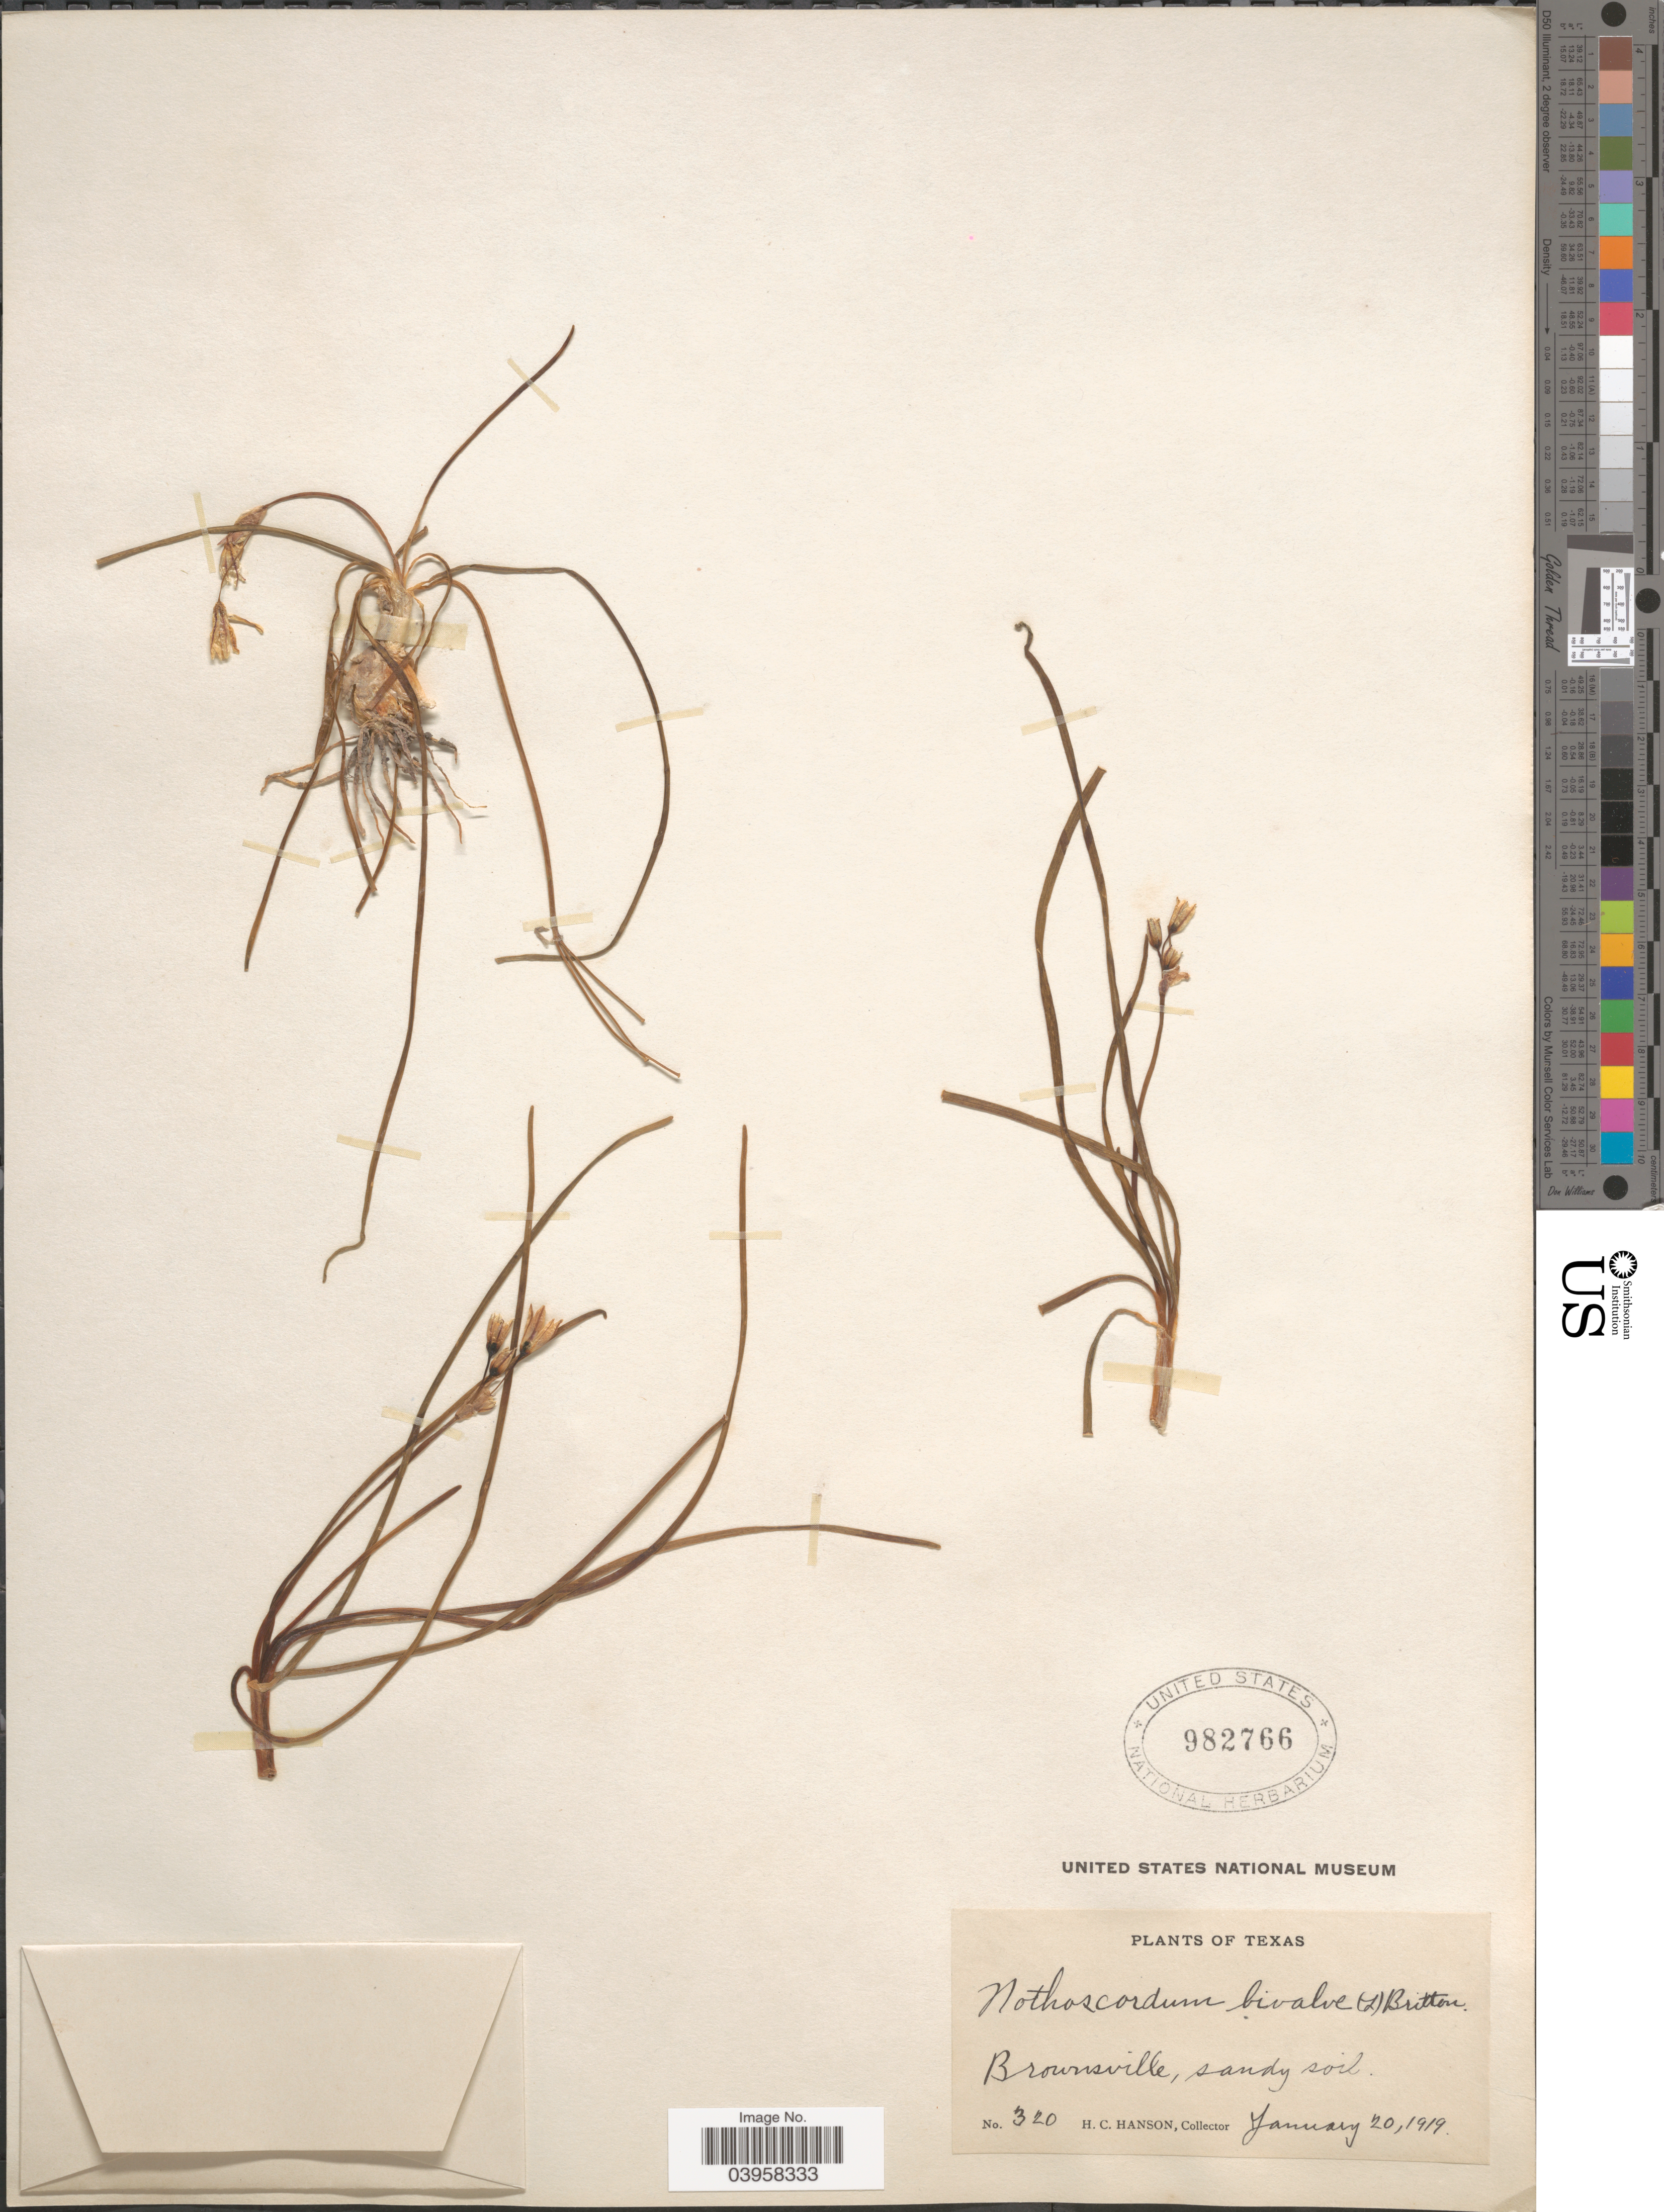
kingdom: Plantae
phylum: Tracheophyta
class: Liliopsida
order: Asparagales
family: Amaryllidaceae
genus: Nothoscordum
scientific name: Nothoscordum bivalve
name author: (L.) Britton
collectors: H. Hanson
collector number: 320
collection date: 1919-01-20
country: United States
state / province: Texas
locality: Brownsville, sandy soil.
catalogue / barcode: US 982766